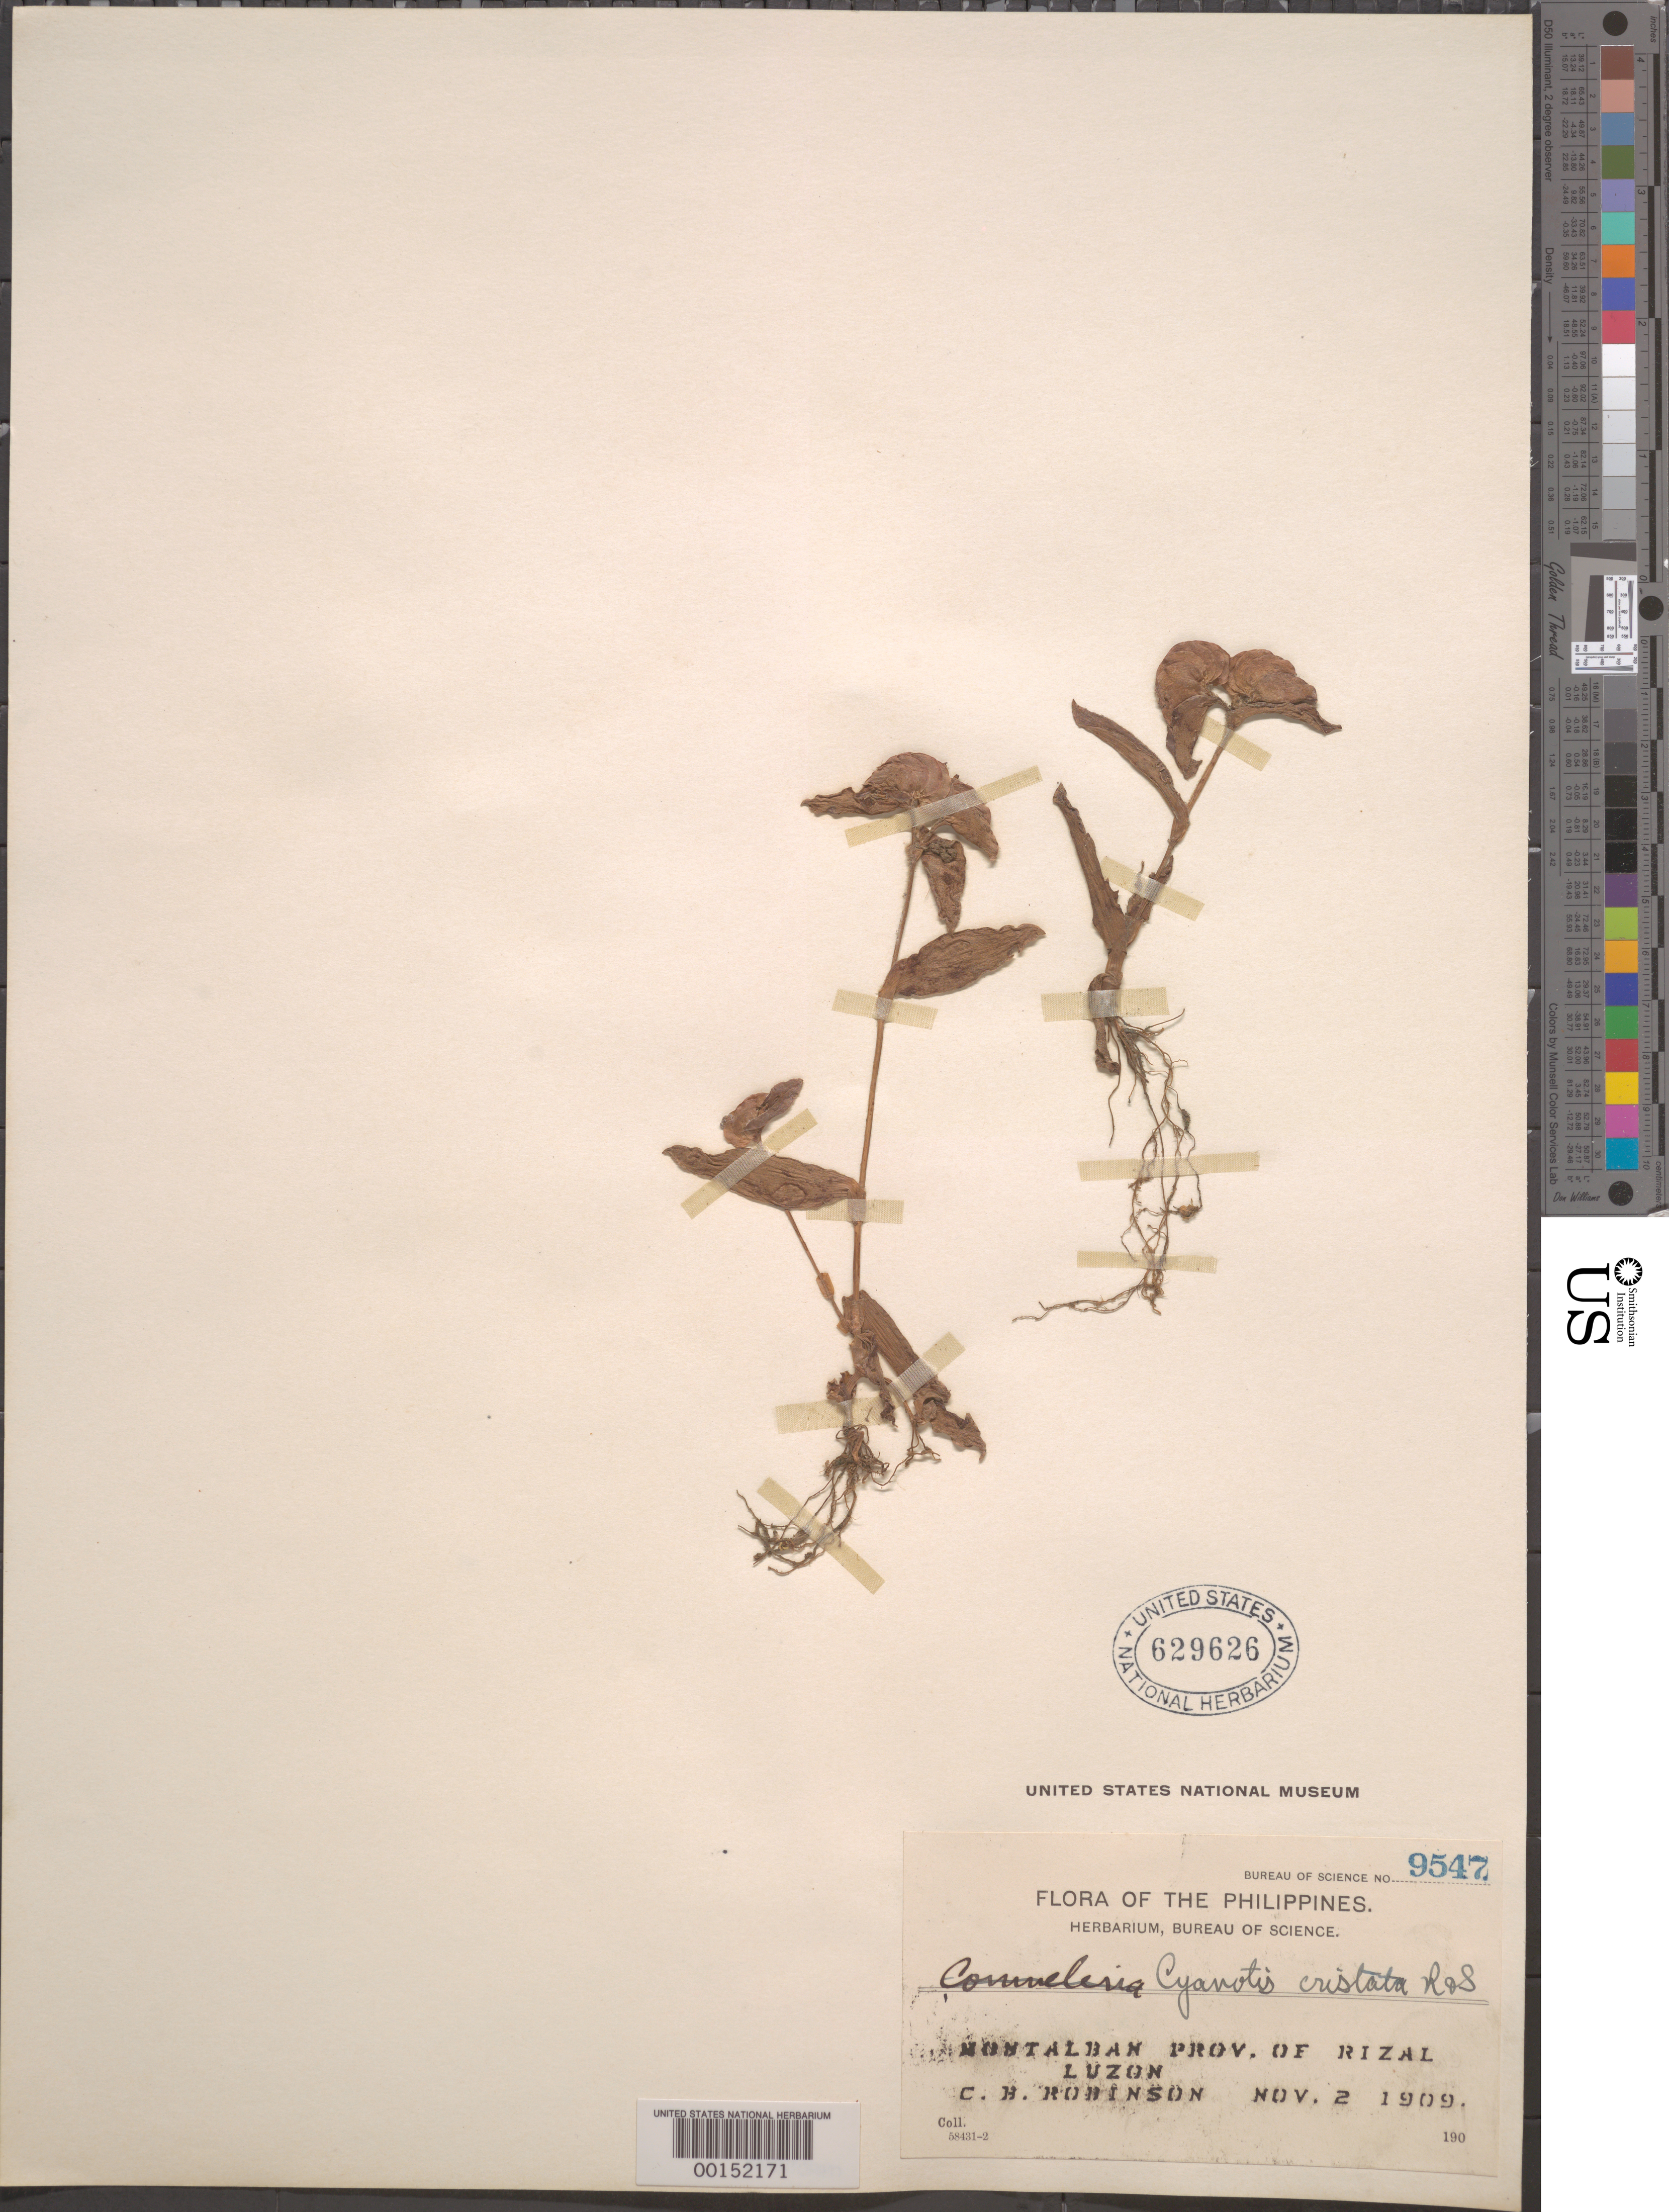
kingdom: Plantae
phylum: Tracheophyta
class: Liliopsida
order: Commelinales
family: Commelinaceae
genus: Cyanotis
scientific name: Cyanotis cristata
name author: (L.) D. Don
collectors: C. Robinson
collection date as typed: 02 Nov 1909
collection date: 1909-11-02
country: Philippines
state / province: Calabarzon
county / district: Rizal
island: Luzon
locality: Montalban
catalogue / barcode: US 629626